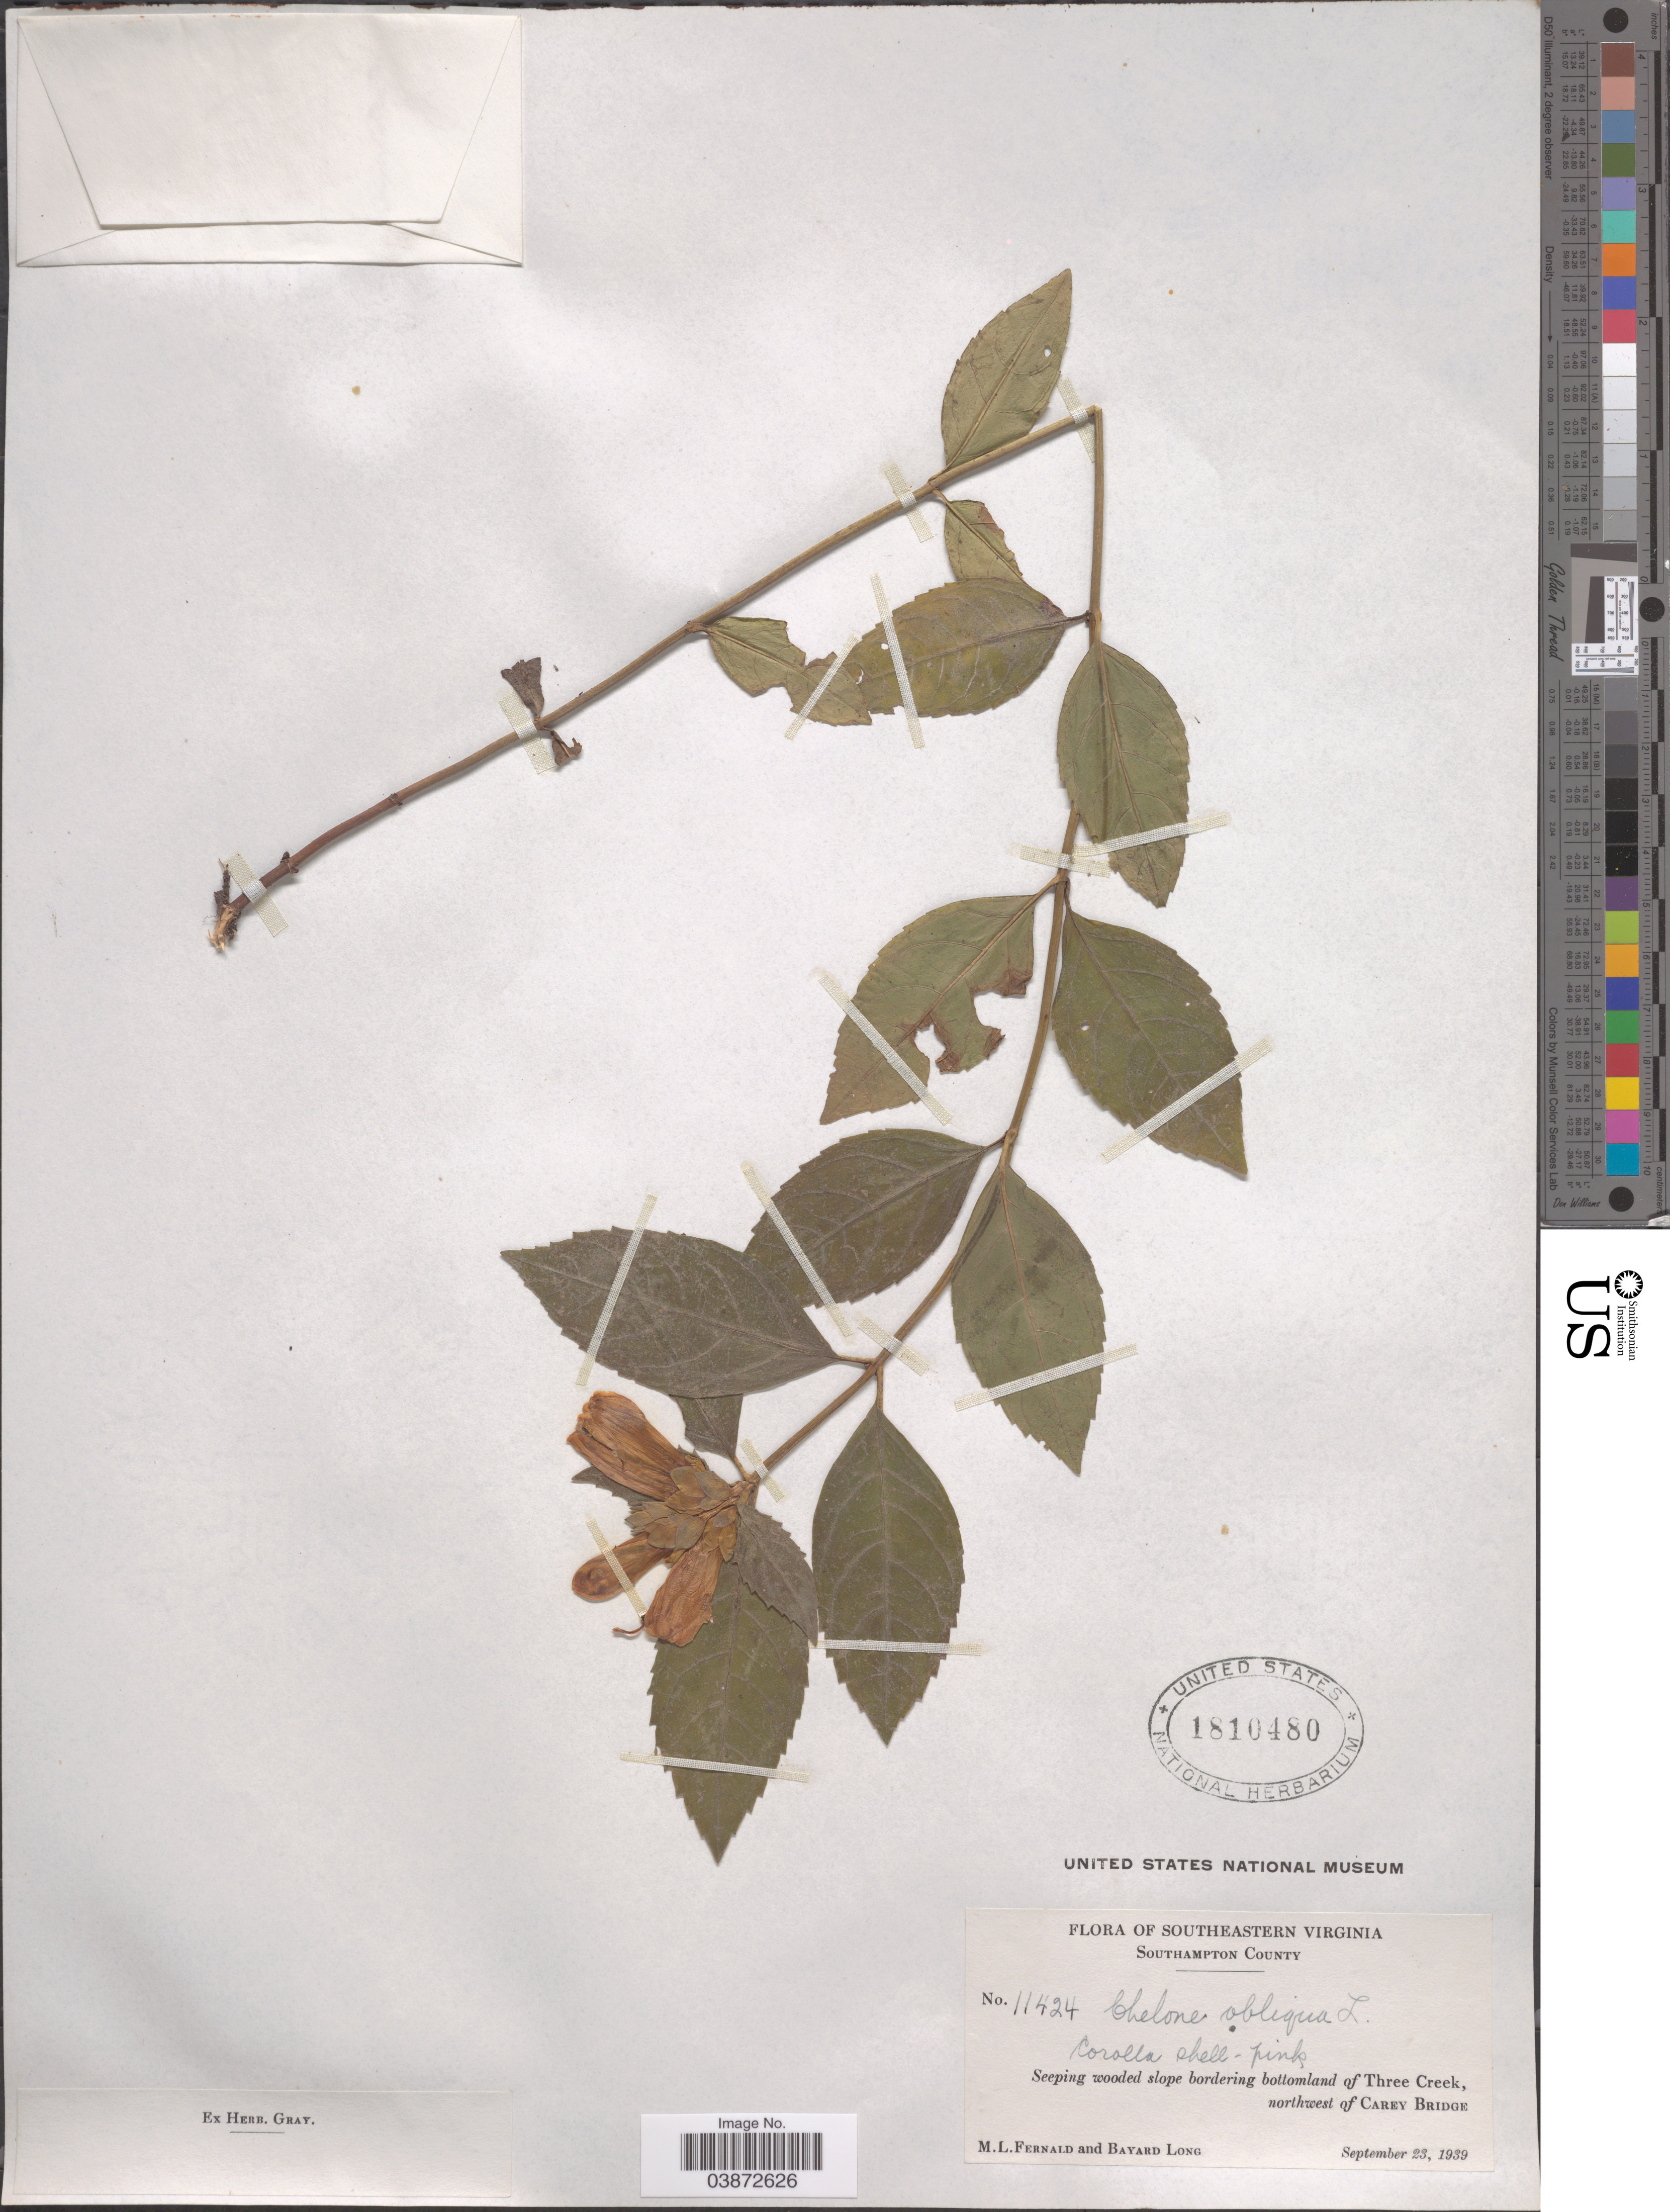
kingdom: Plantae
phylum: Tracheophyta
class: Magnoliopsida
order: Lamiales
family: Plantaginaceae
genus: Chelone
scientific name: Chelone obliqua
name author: L.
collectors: M. L. Fernald & B. Long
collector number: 11424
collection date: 1939-09-23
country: United States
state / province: Virginia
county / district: Southampton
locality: Southeastern Virginia. Southampton County. Seeping wooded slope bordering bottomland of Three Creek, northwest of Carey Bridge.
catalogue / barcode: US 1810480